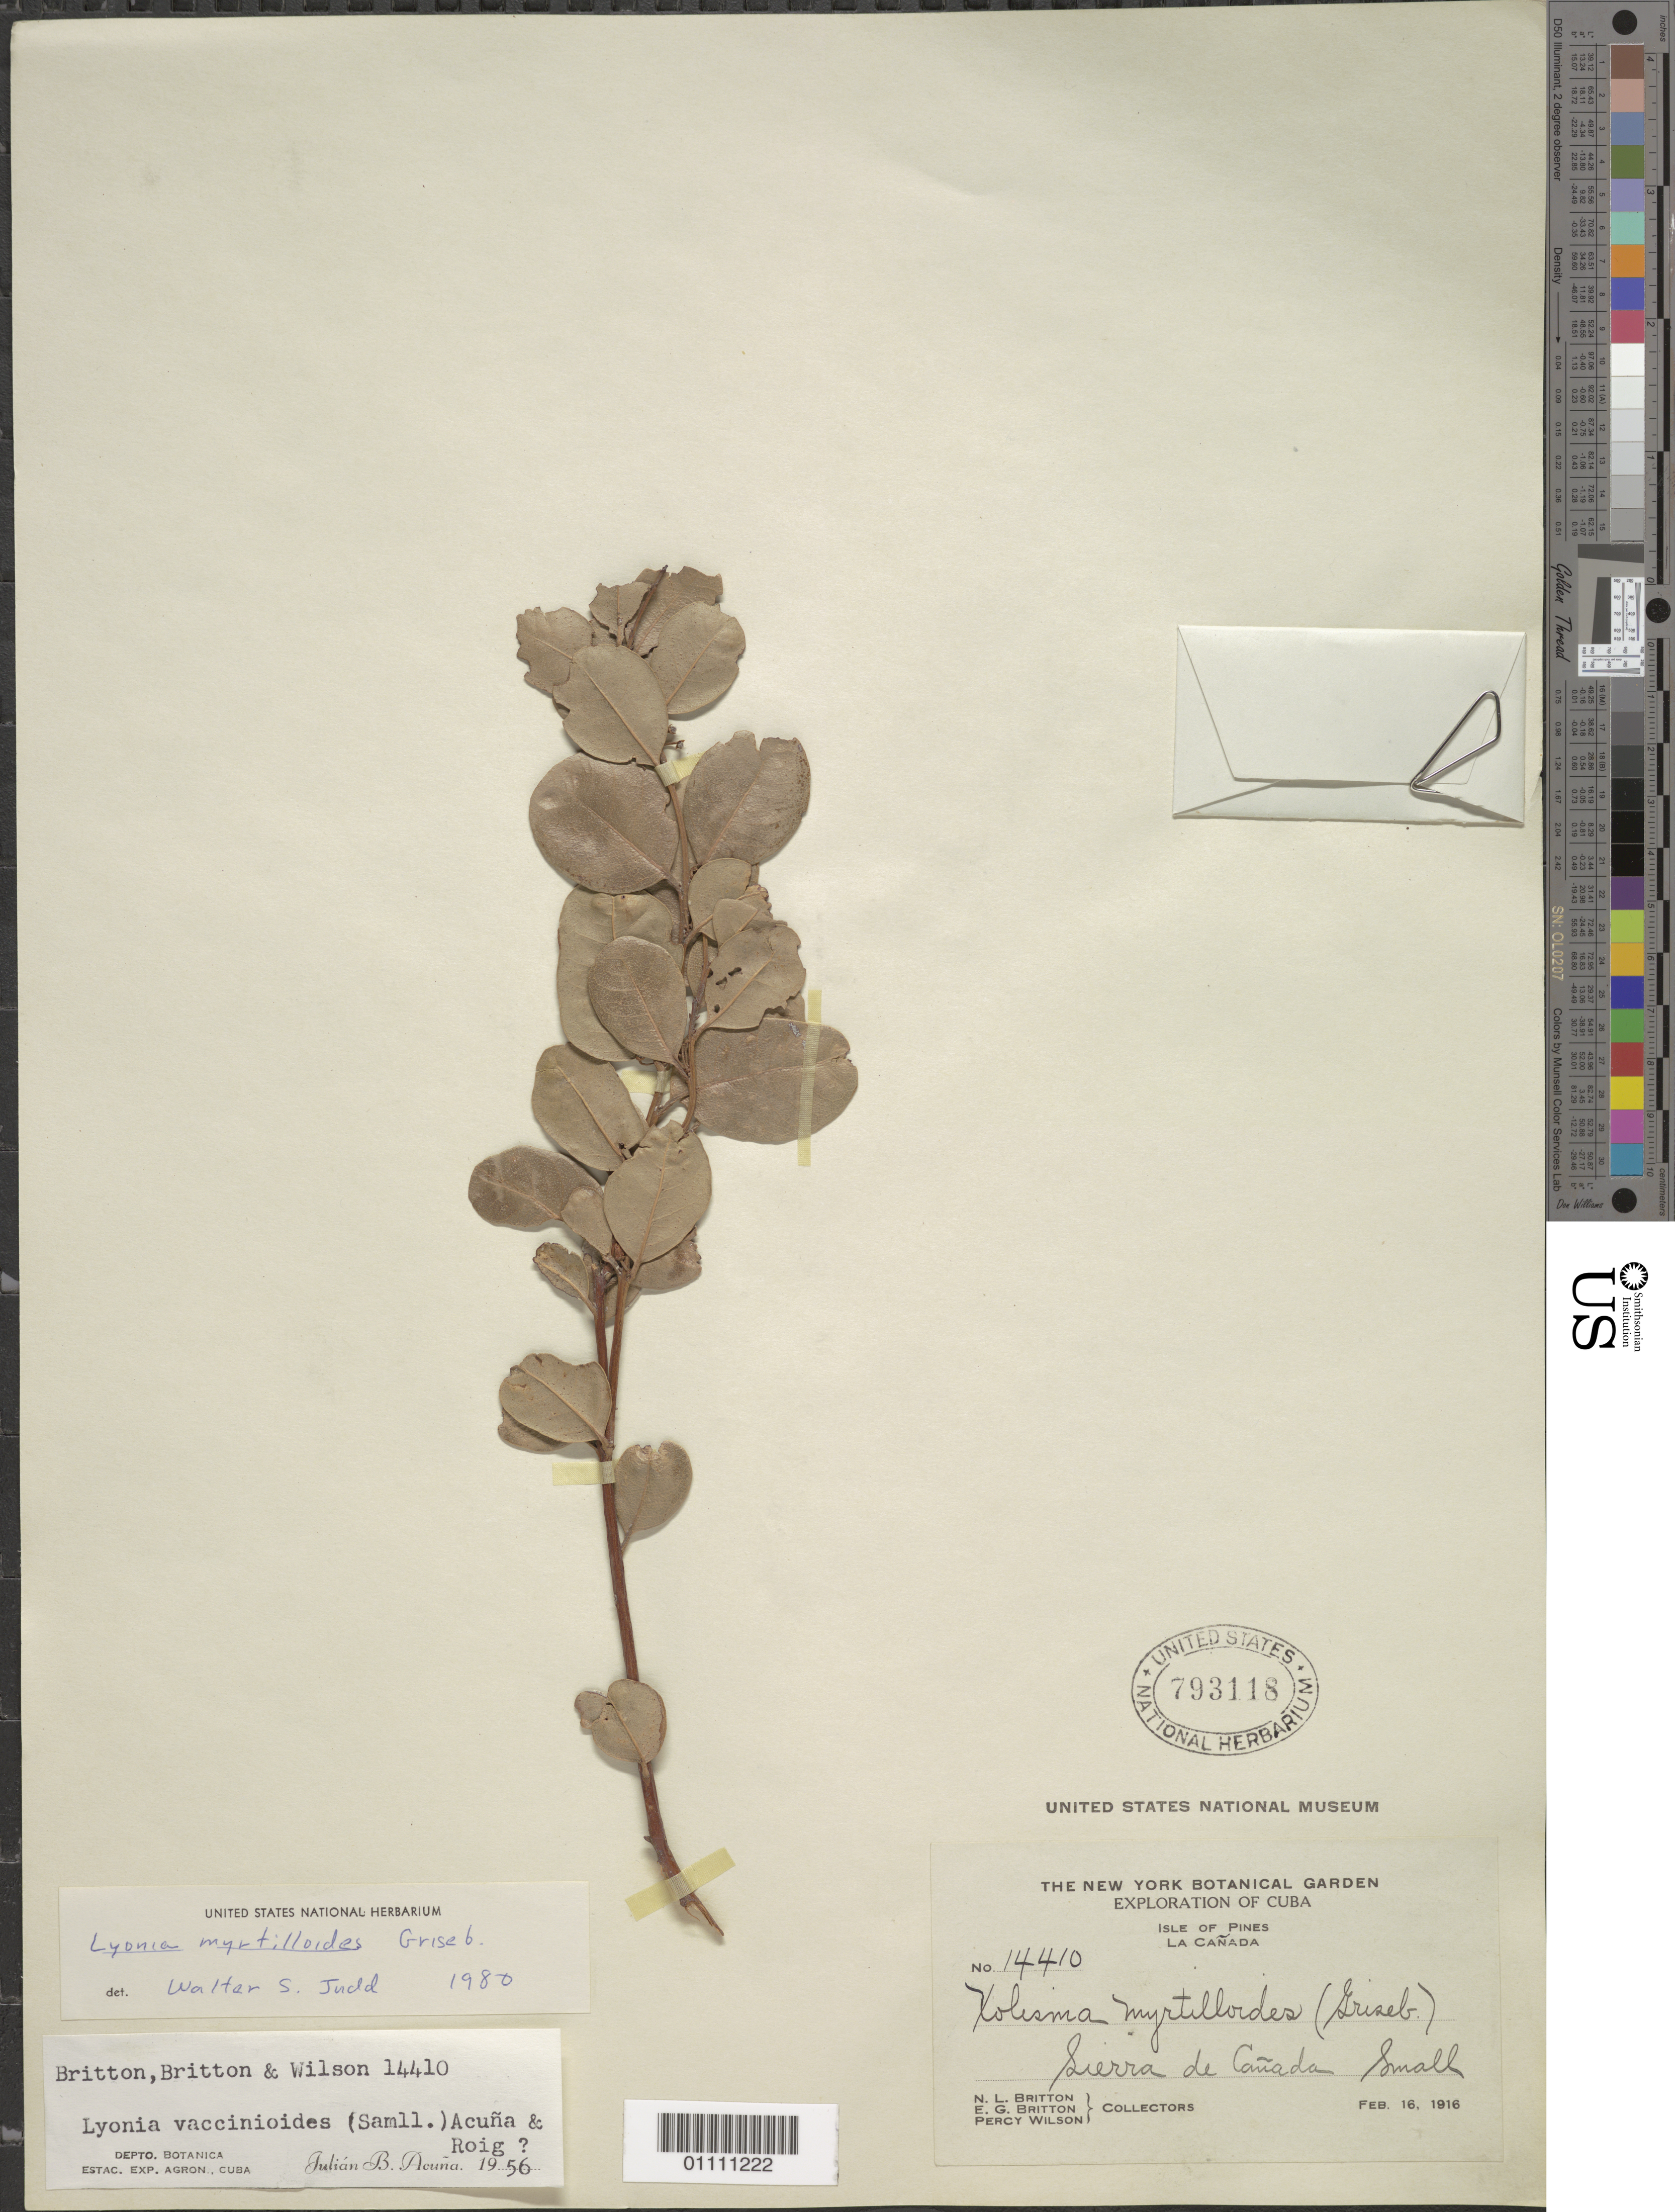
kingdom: Plantae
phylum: Tracheophyta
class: Magnoliopsida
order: Ericales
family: Ericaceae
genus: Lyonia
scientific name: Lyonia myrtilloides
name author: Griseb.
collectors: N. Britton, E. G. Britton & P. Wilson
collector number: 14410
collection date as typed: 16 Feb 1916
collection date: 1916-02-16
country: Cuba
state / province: Isla de La Juventud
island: Isla de la Juventud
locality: La Canada Sierra de Canada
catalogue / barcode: US 793118